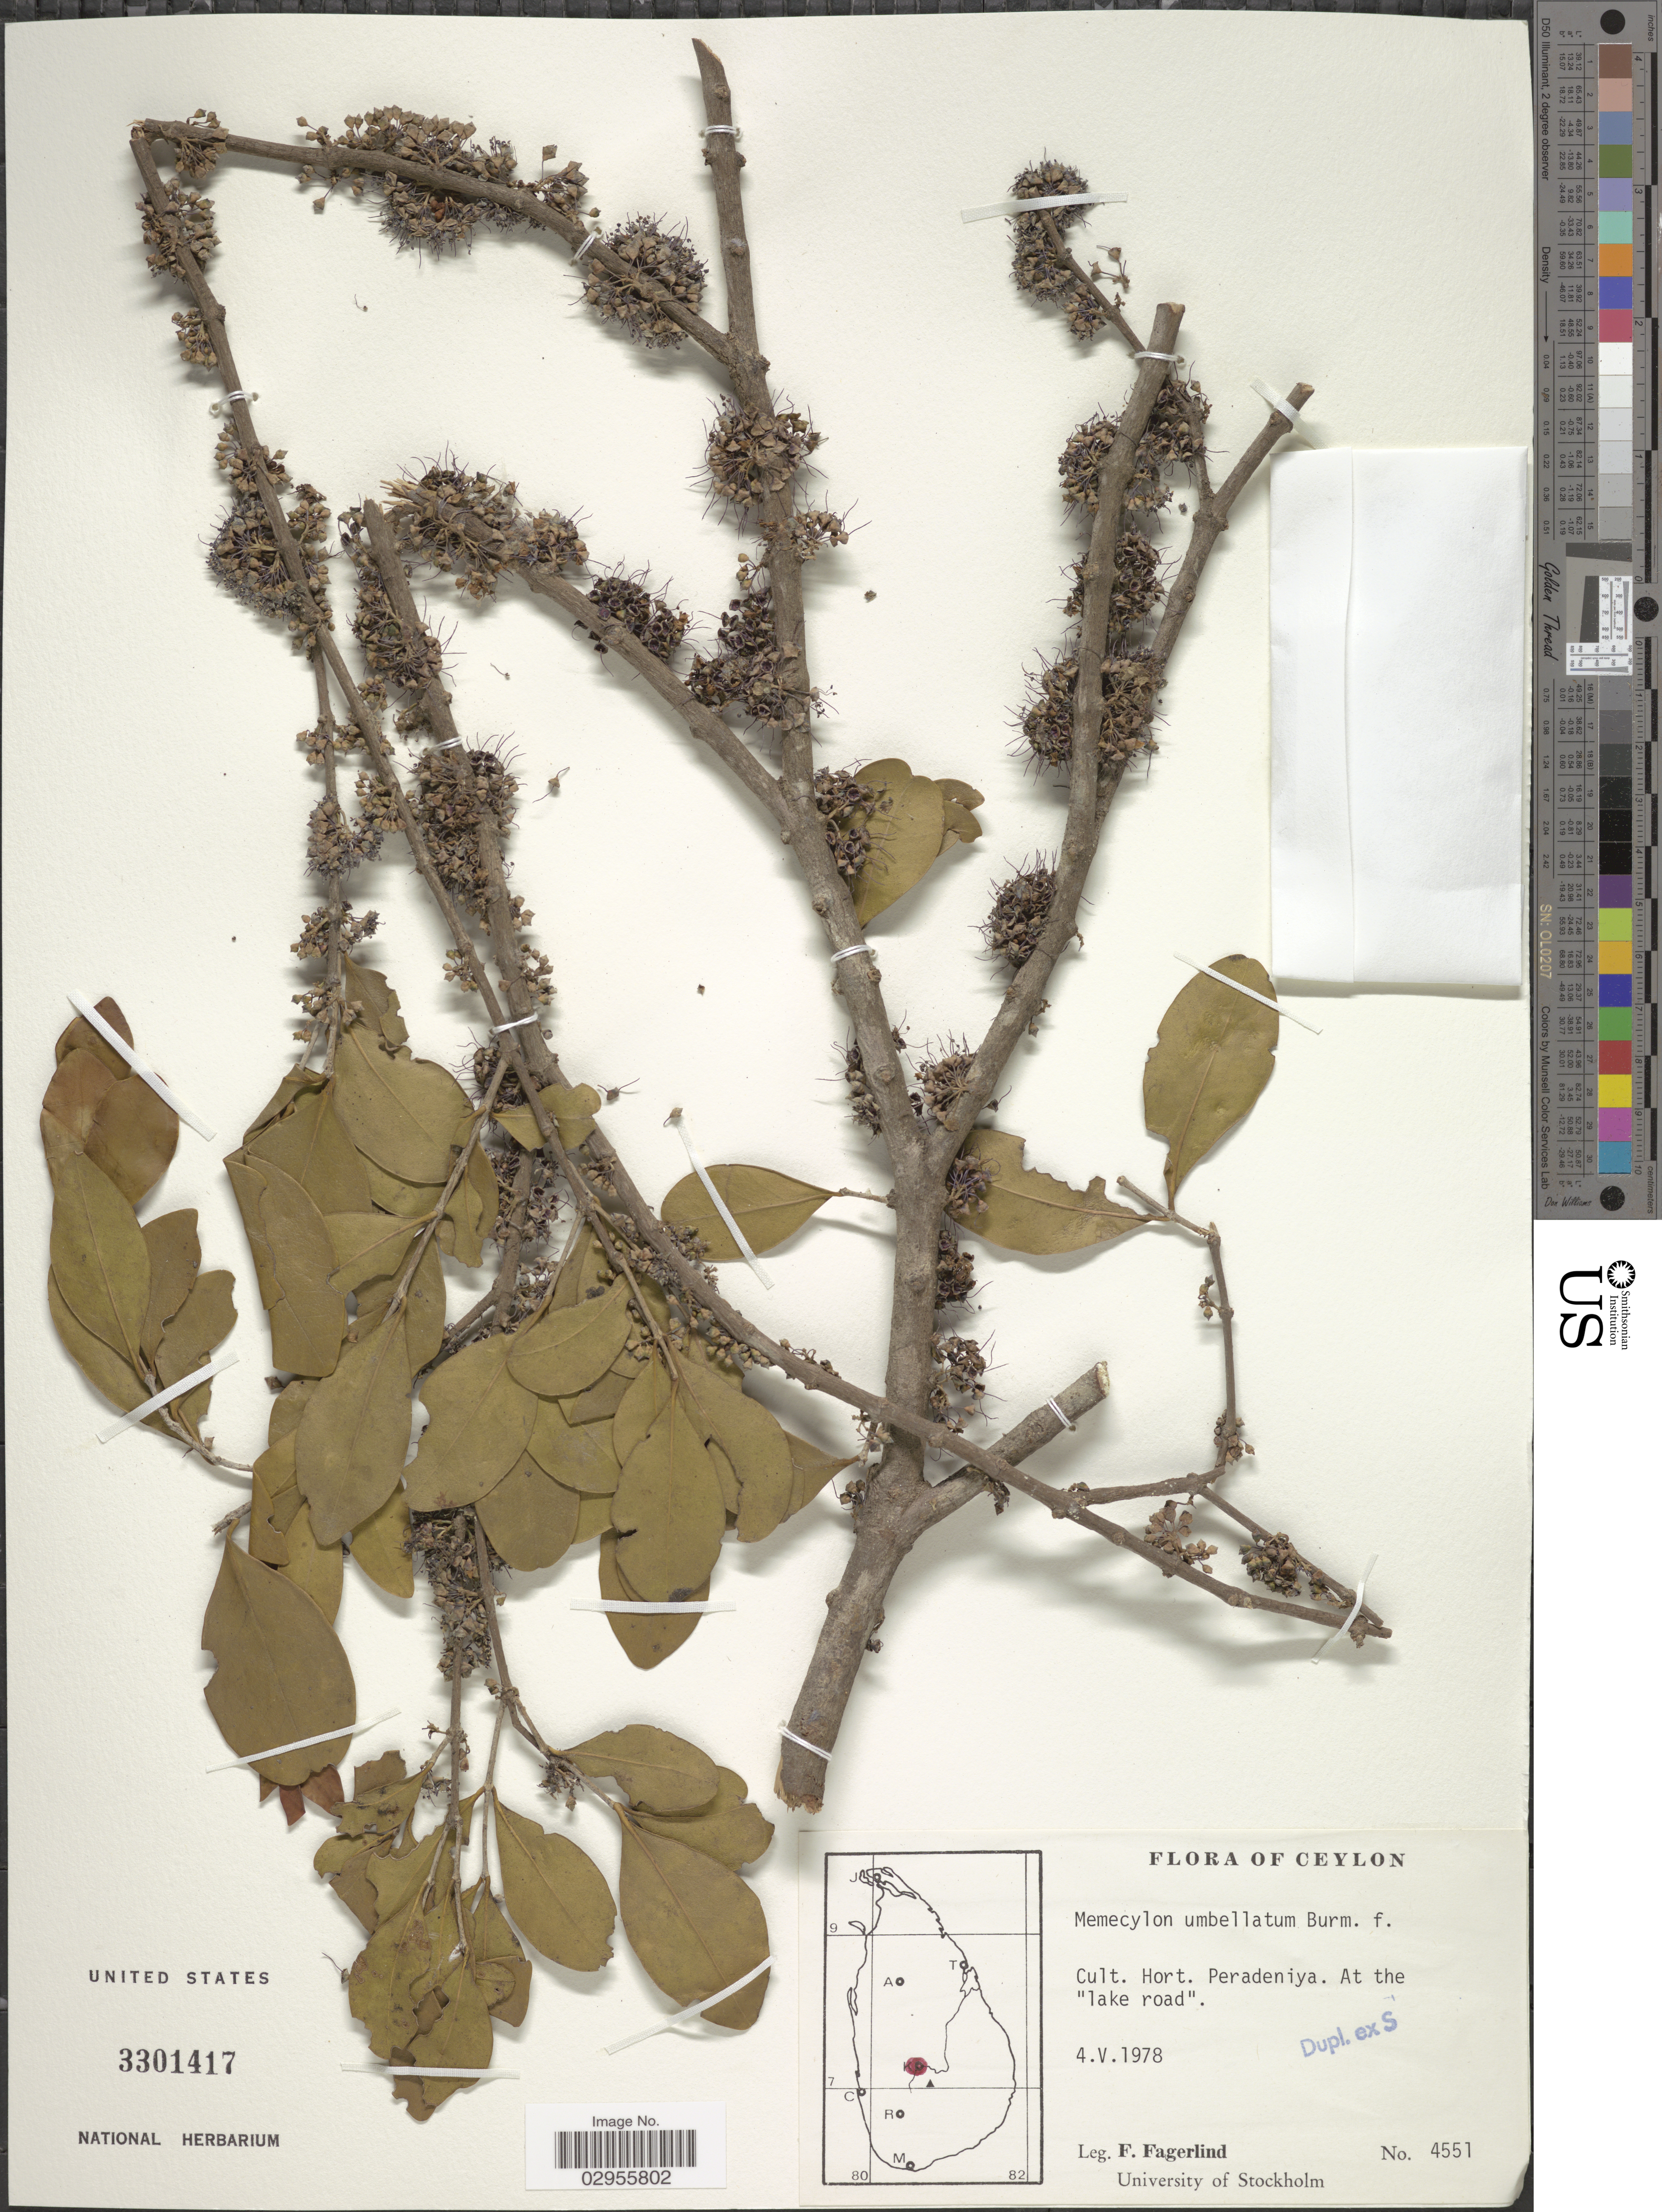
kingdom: Plantae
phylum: Tracheophyta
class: Magnoliopsida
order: Myrtales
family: Melastomataceae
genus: Memecylon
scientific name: Memecylon umbellatum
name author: Burm. f.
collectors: F. Fagerlind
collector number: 4551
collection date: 1978-05-04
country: Sri Lanka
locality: Ceylon. Cult. Hort. Peradeniya. At the "lake road".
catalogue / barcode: US 3301417